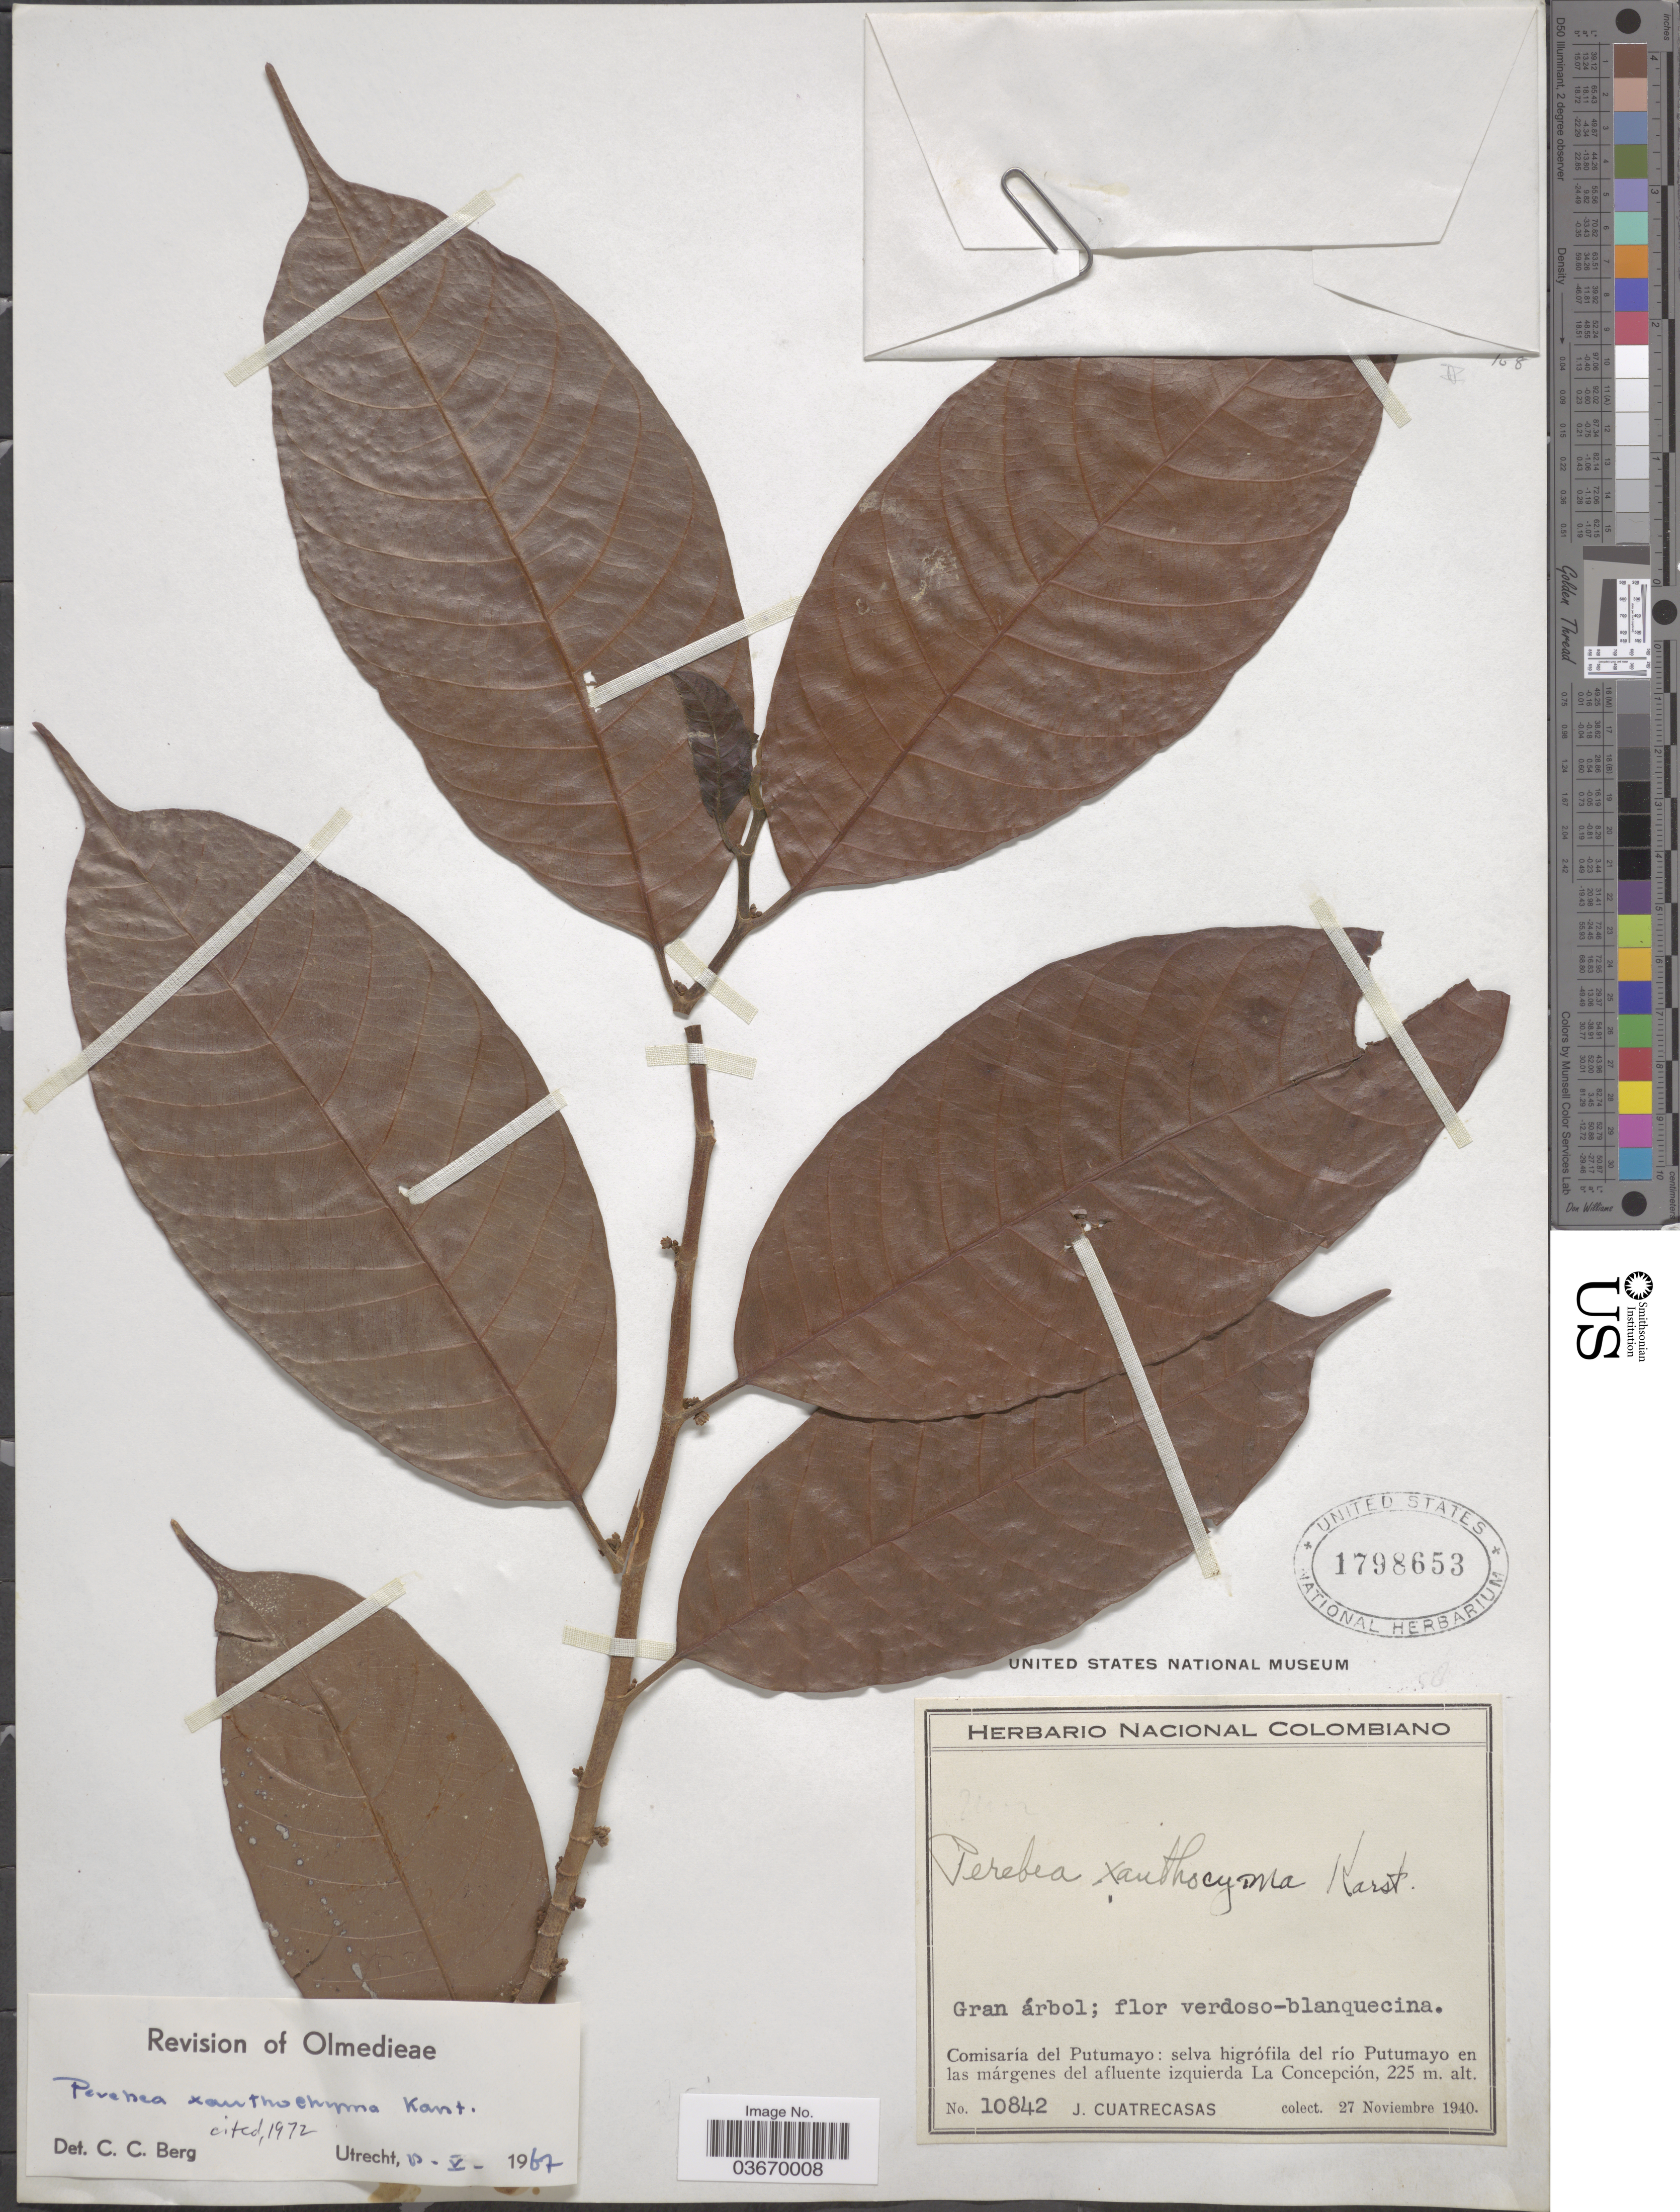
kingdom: Plantae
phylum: Tracheophyta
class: Magnoliopsida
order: Rosales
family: Moraceae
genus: Perebea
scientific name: Perebea xanthochyma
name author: H. Karst.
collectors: J. Cuatrecasas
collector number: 10842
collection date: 1940-11-27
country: Colombia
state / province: Putumayo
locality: Comisaría del Putumayo, selva higrófila del río Putumayo en las afluente izquierda La Concepción.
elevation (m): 225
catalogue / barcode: US 1798653